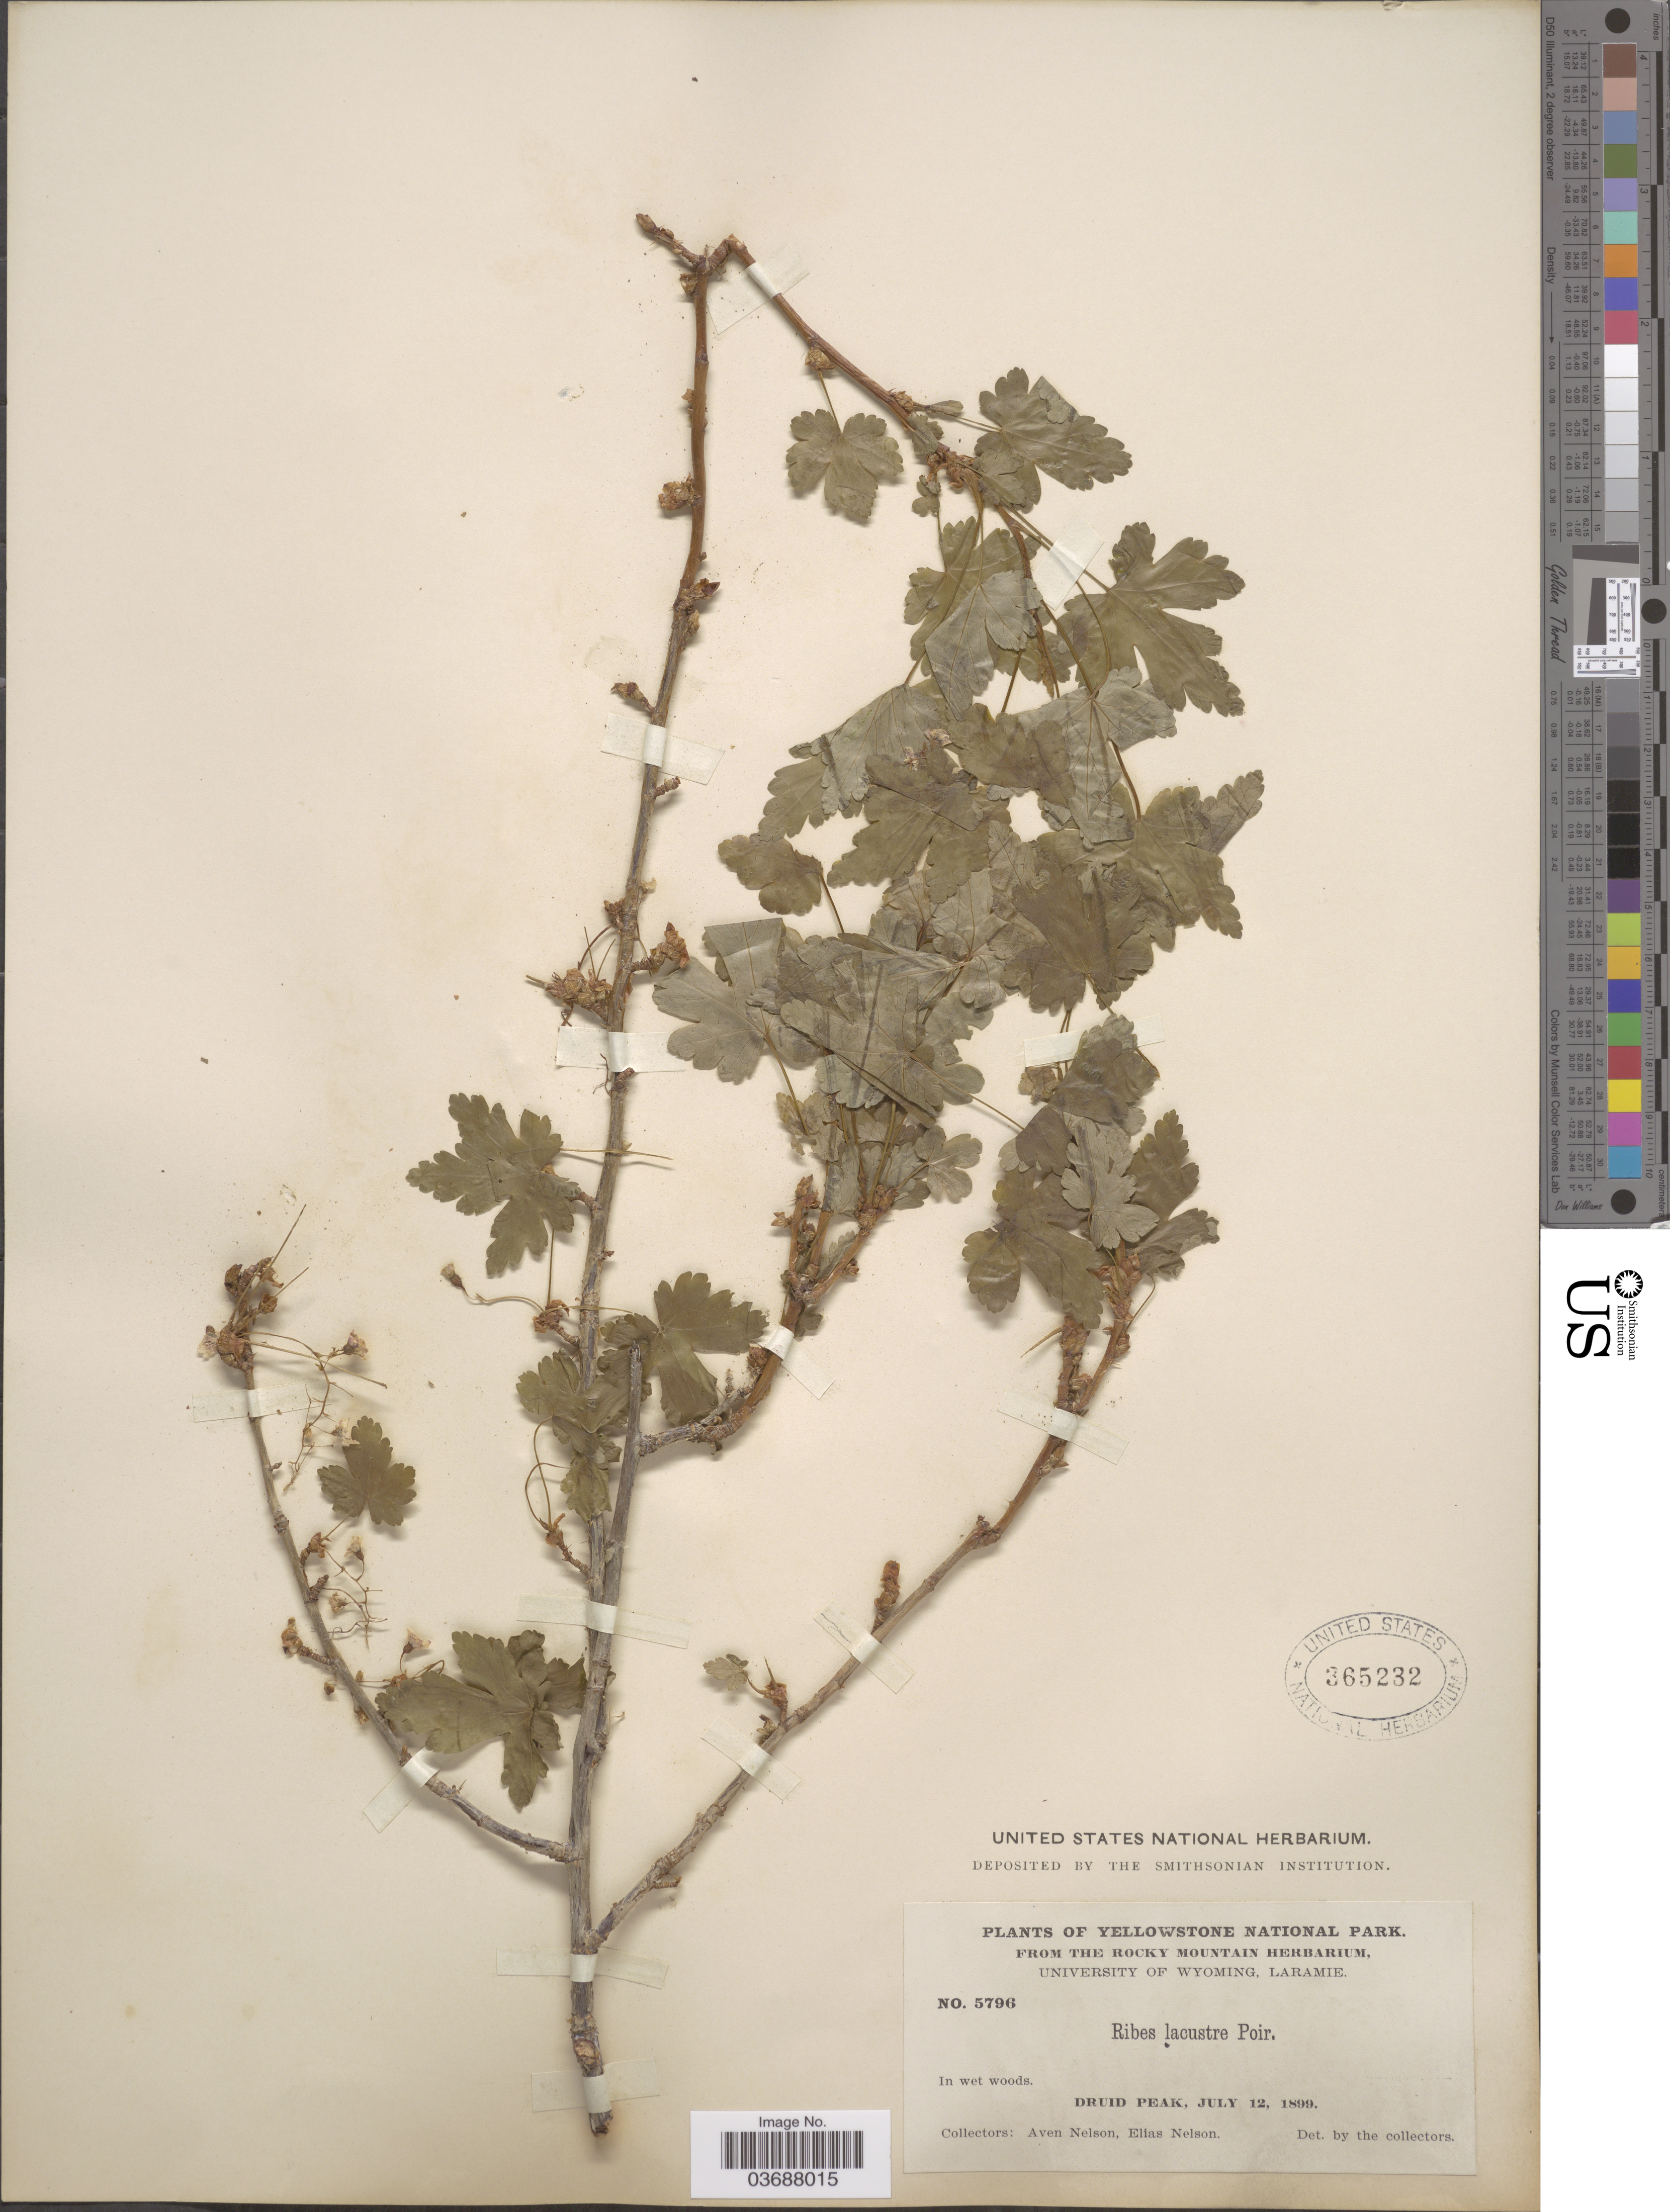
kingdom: Plantae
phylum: Tracheophyta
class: Magnoliopsida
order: Saxifragales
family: Grossulariaceae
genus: Ribes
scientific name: Ribes lacustre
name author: (Pers.) Poir.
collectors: A. Nelson & E. Nelson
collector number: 5796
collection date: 1899-07-12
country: United States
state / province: Wyoming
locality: Yellowstone National Park. Druid Peak.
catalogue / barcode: US 365232